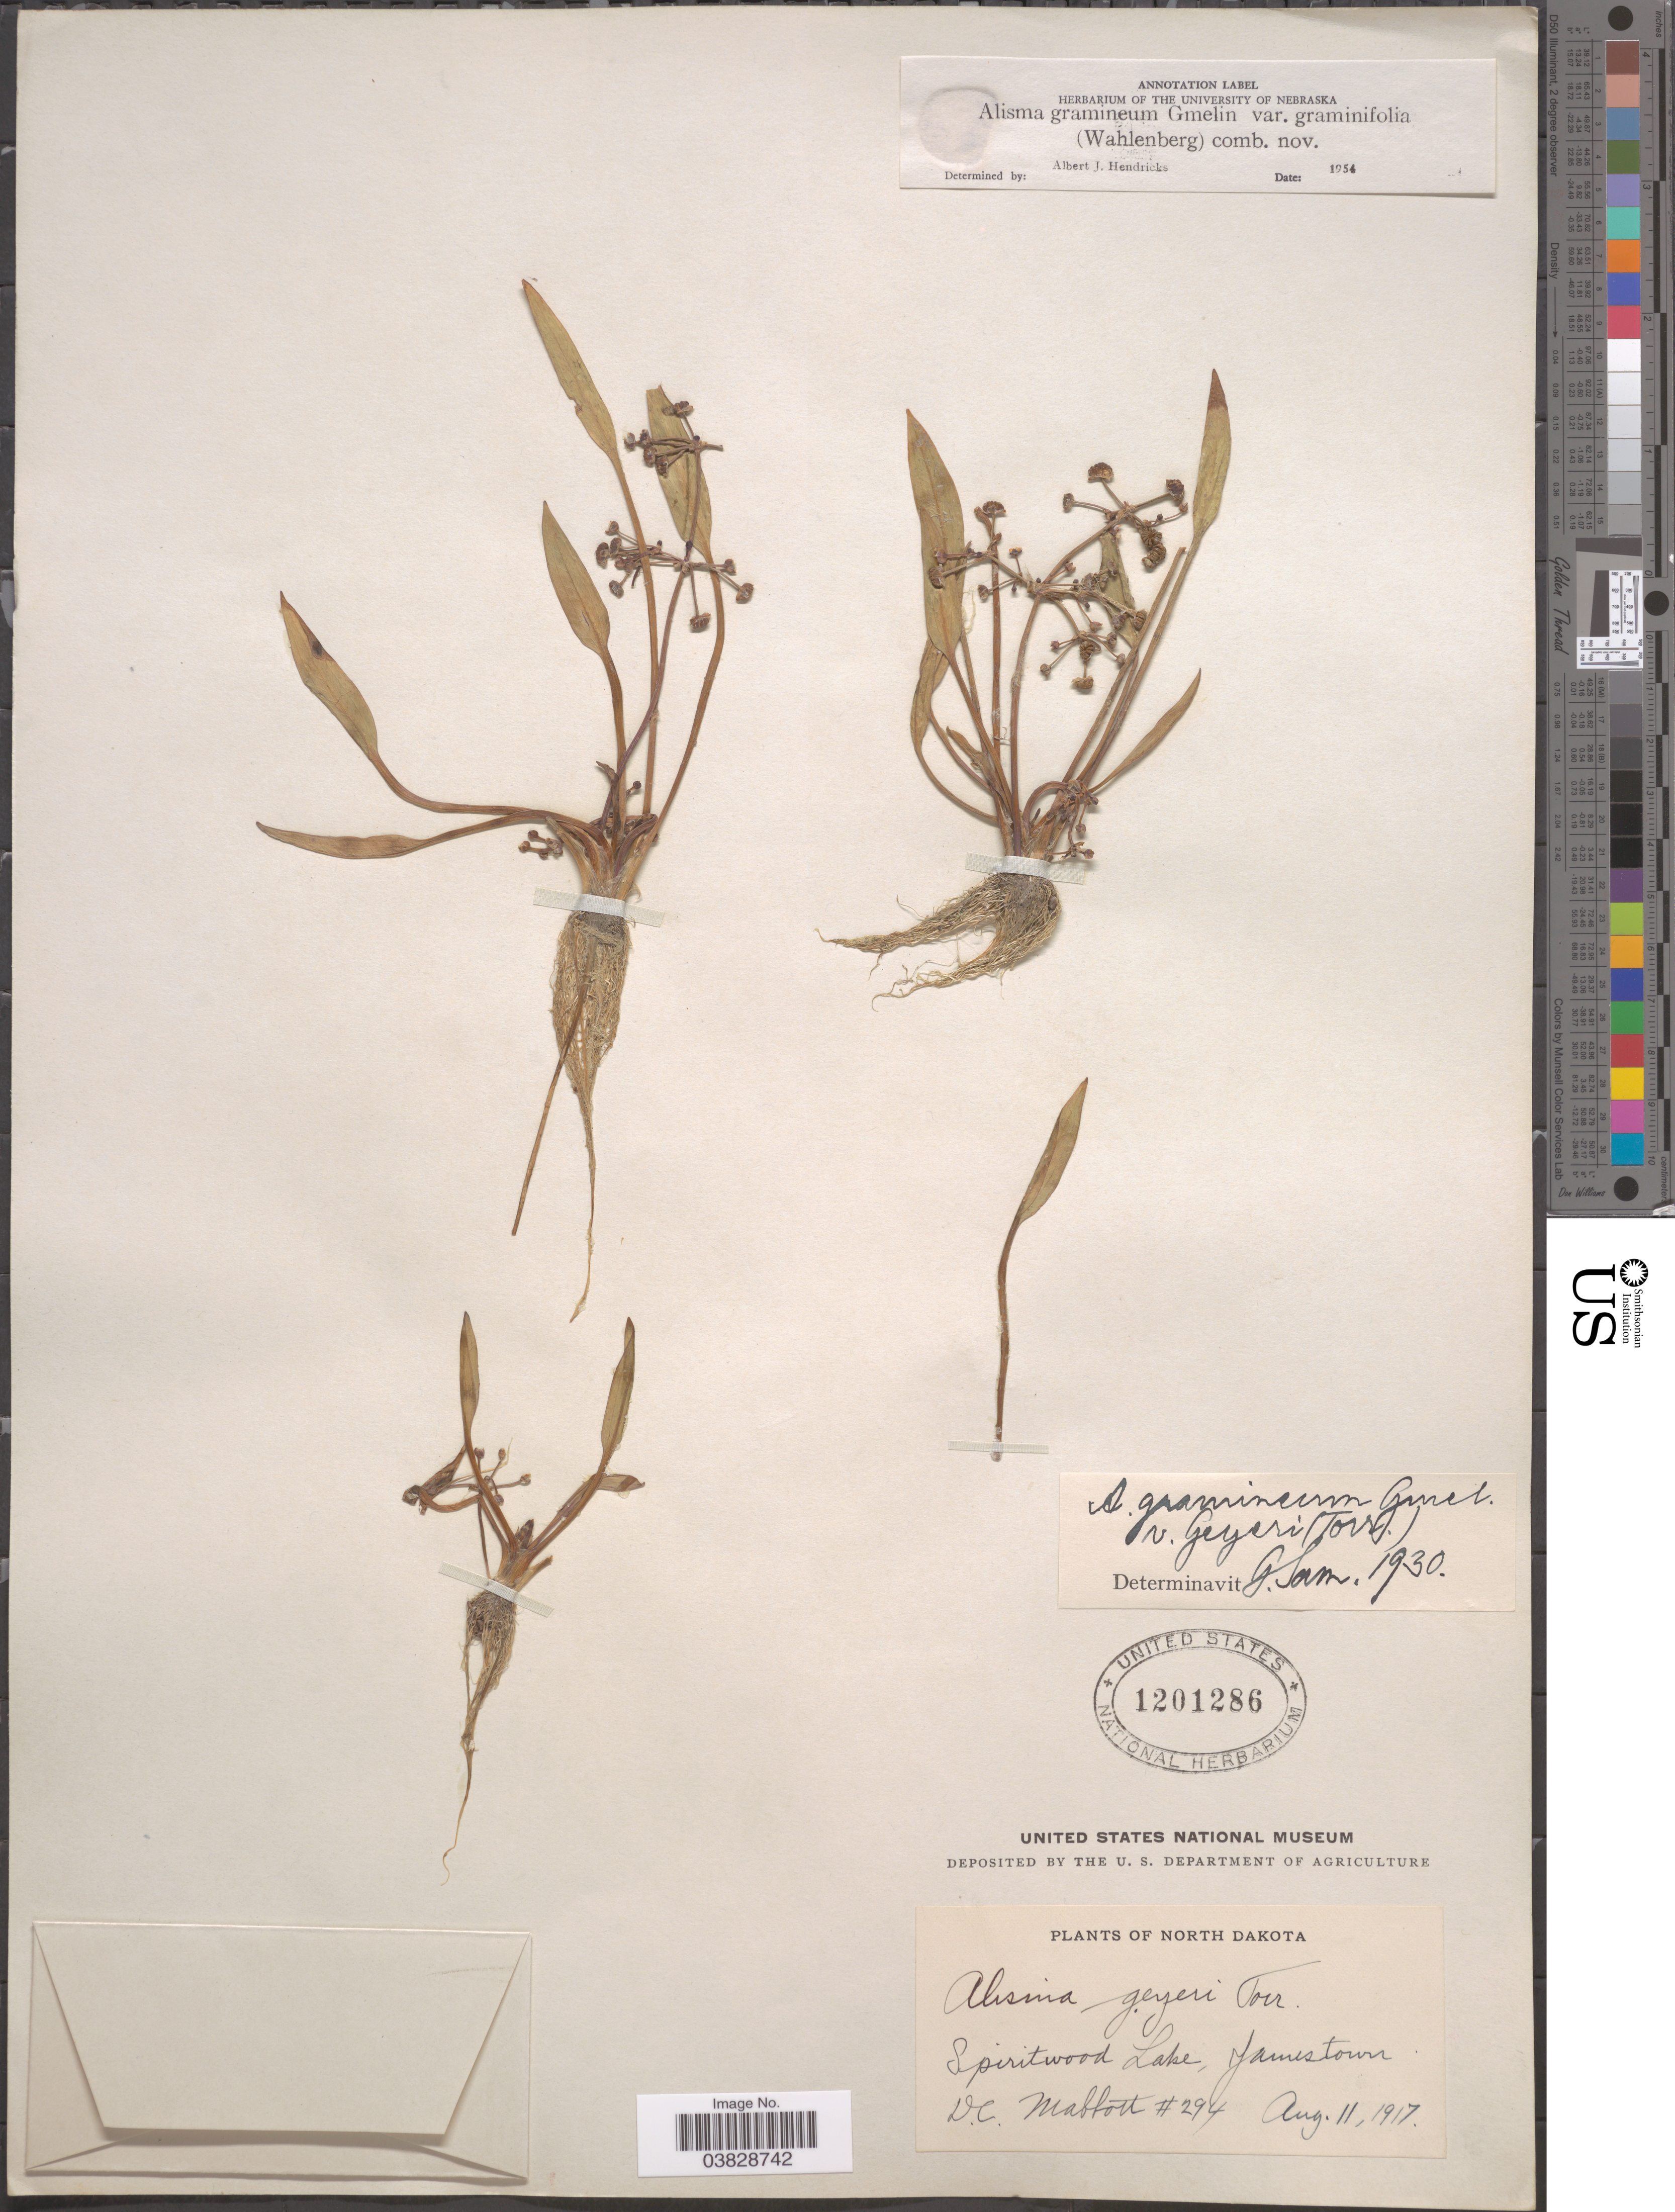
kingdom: Plantae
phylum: Tracheophyta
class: Liliopsida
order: Alismatales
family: Alismataceae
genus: Alisma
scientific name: Alisma gramineum var. graminifolia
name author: (Wahlenb.) A.J.Hendricks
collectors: D. Mabbott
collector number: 294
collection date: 1917-08-11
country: United States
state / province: North Dakota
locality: Spiritwood Lake, Jamestown.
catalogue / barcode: US 1201286